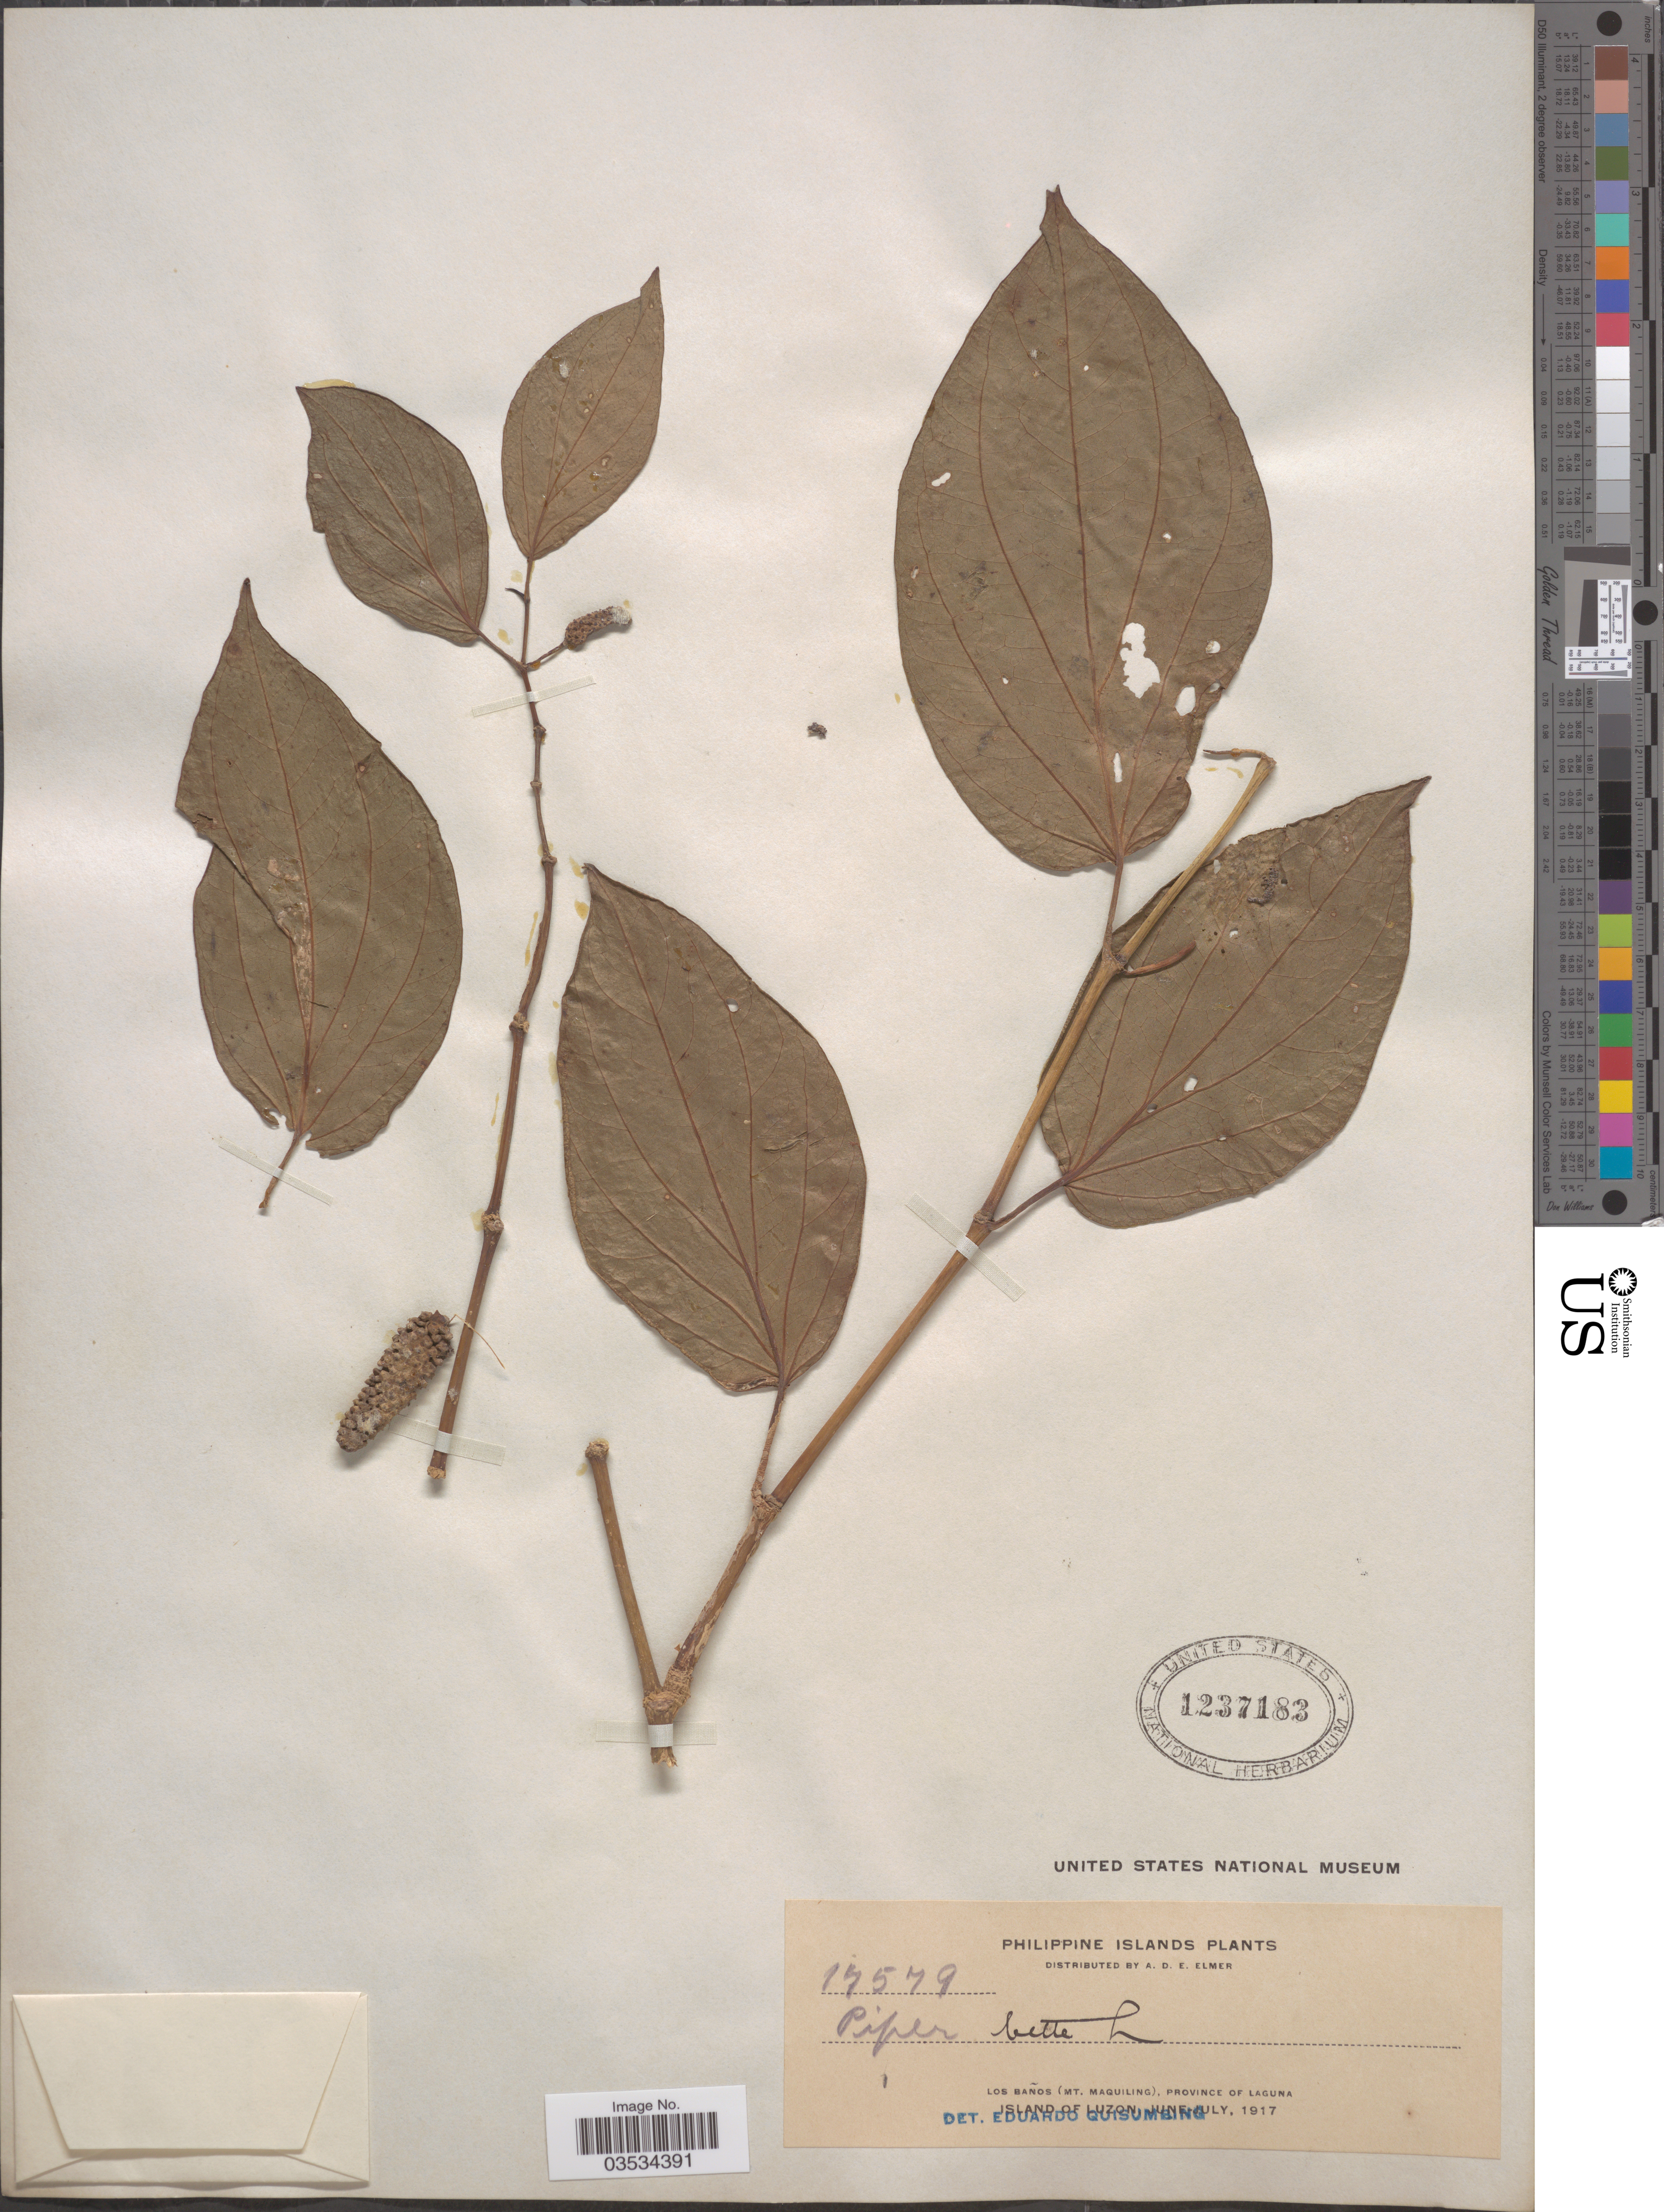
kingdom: Plantae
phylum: Tracheophyta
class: Magnoliopsida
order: Piperales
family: Piperaceae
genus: Piper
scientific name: Piper betle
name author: L.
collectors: A. D. E. Elmer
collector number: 17579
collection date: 1917-06/1917-07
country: Philippines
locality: Philippine Islands. Los Baños (Mt. Maquiling), Province of Laguna. Island of Luzon.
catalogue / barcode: US 1237183